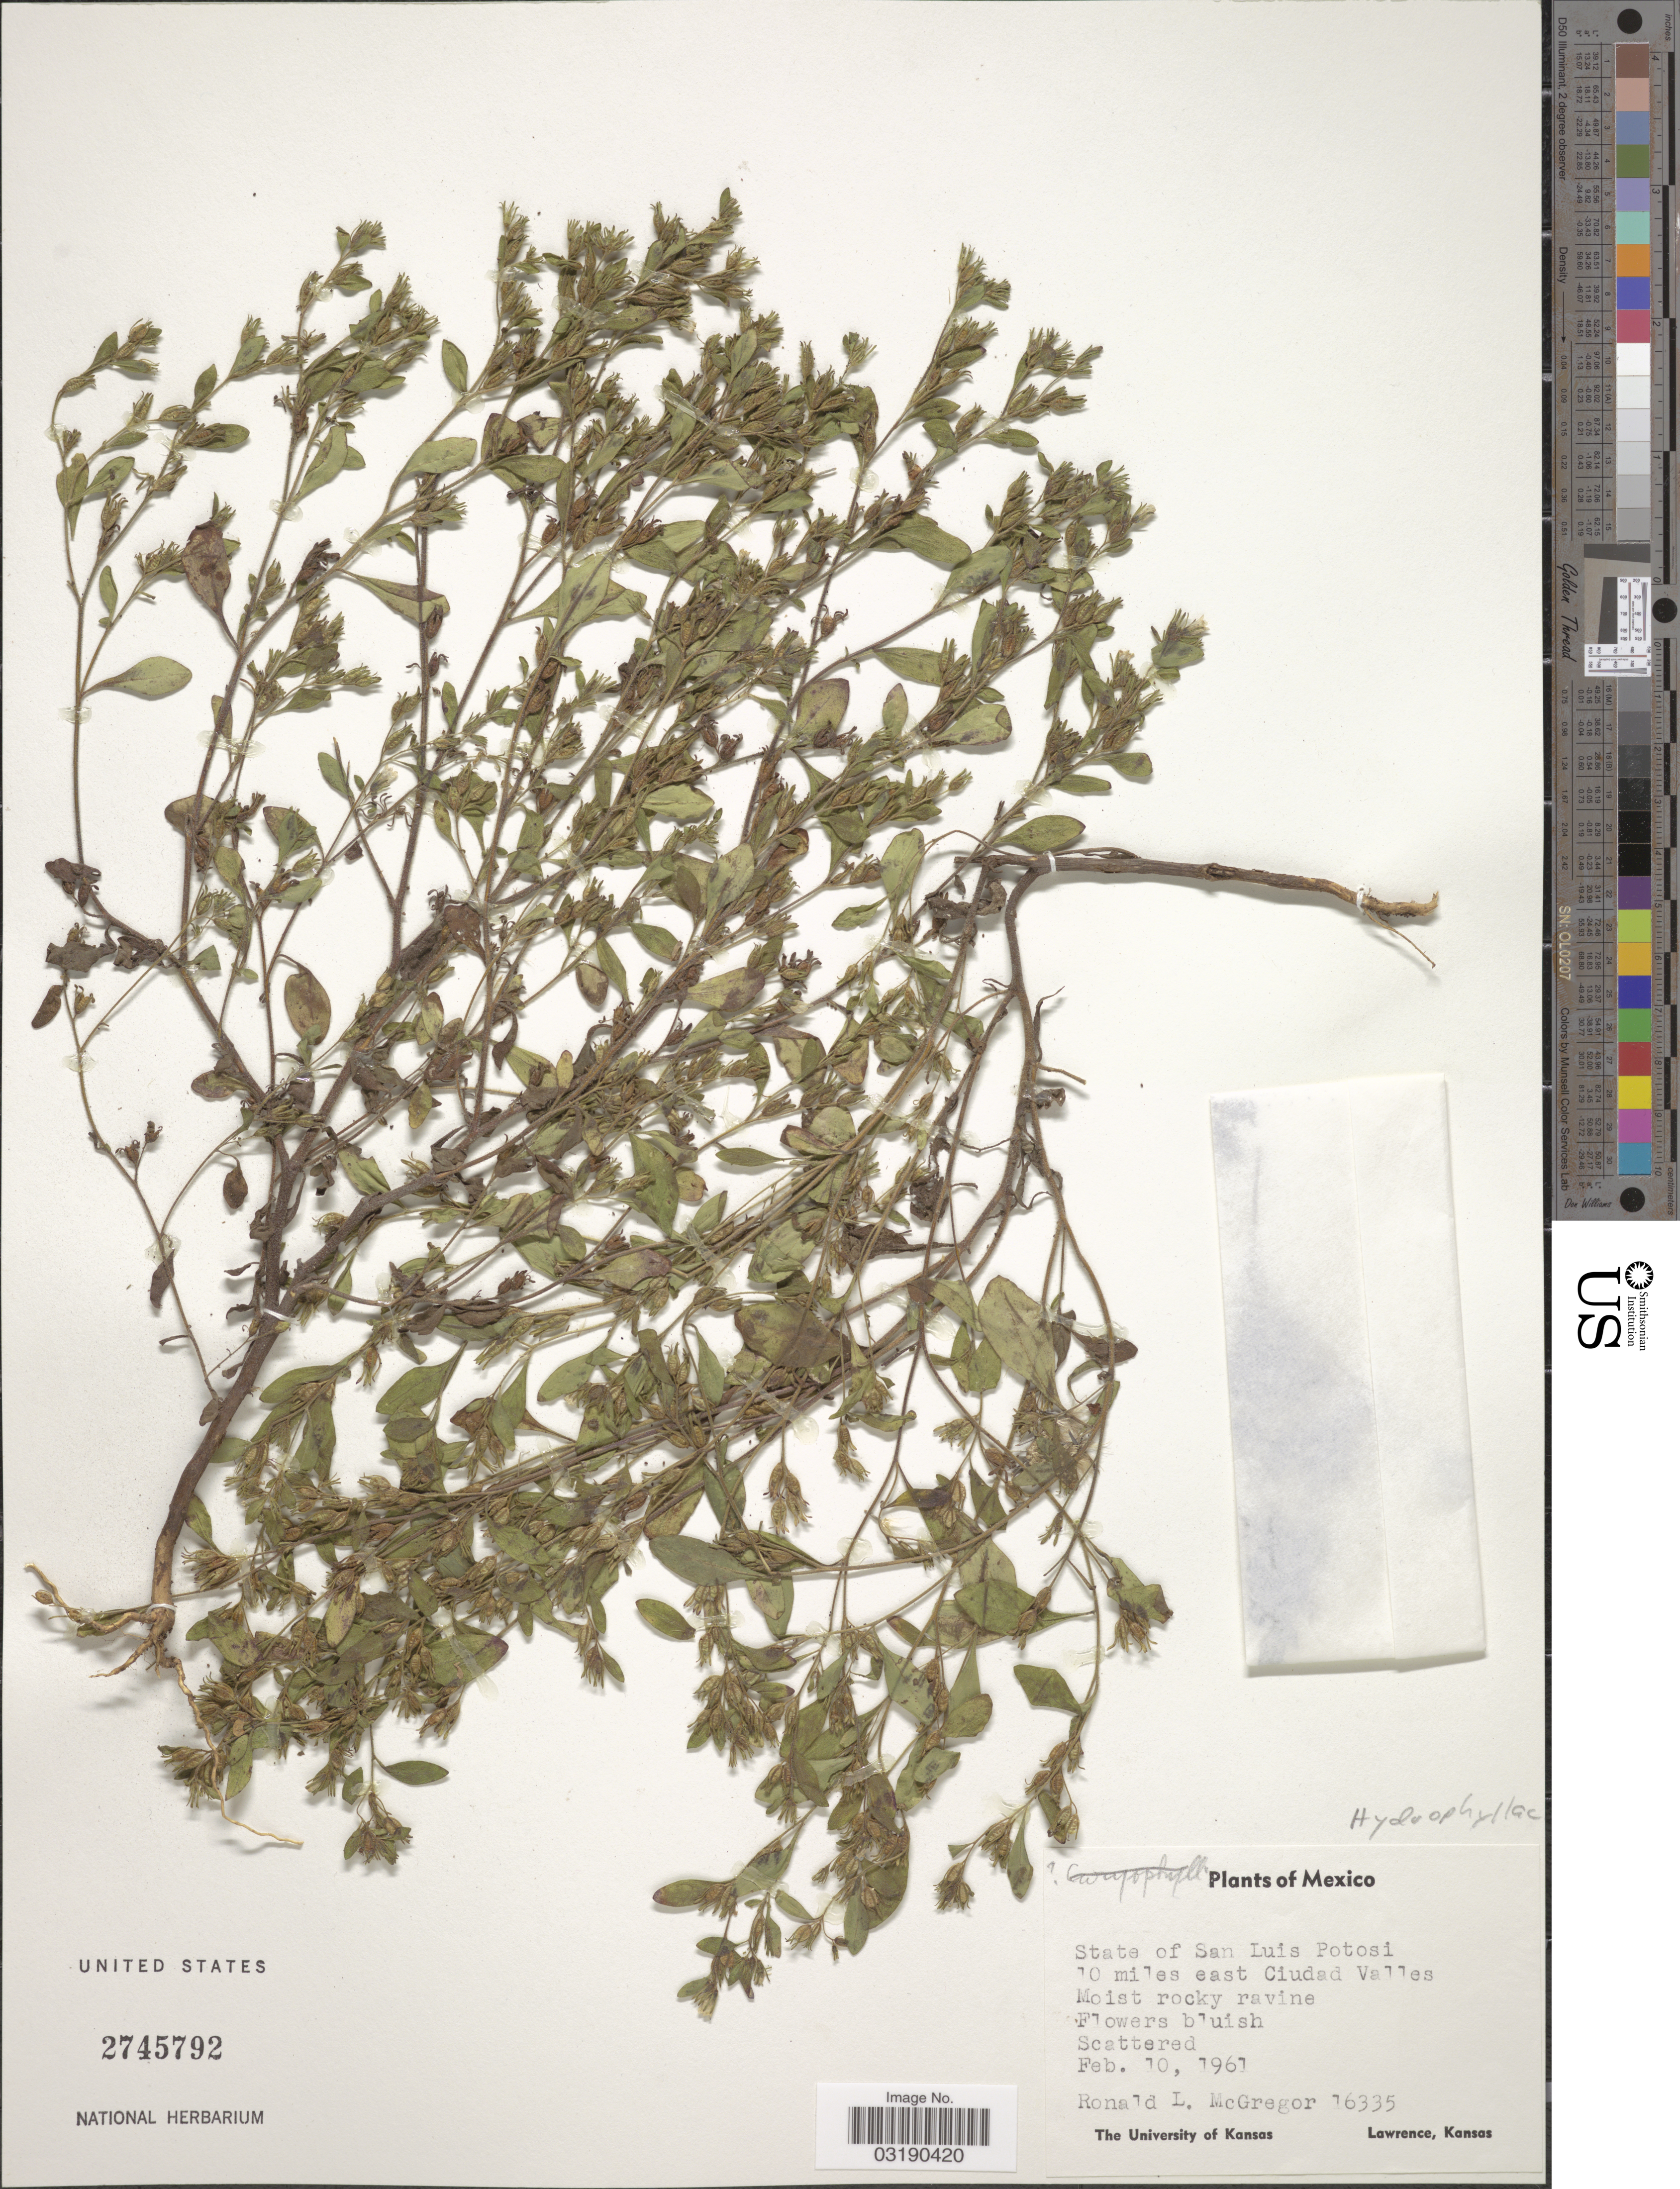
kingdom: Plantae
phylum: Tracheophyta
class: Magnoliopsida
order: Boraginales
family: Hydrophyllaceae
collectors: R. McGregor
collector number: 16335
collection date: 1961-02-10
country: Mexico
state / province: San Luis Potosí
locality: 10 miles east Ciudad Valles.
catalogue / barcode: US 2745792